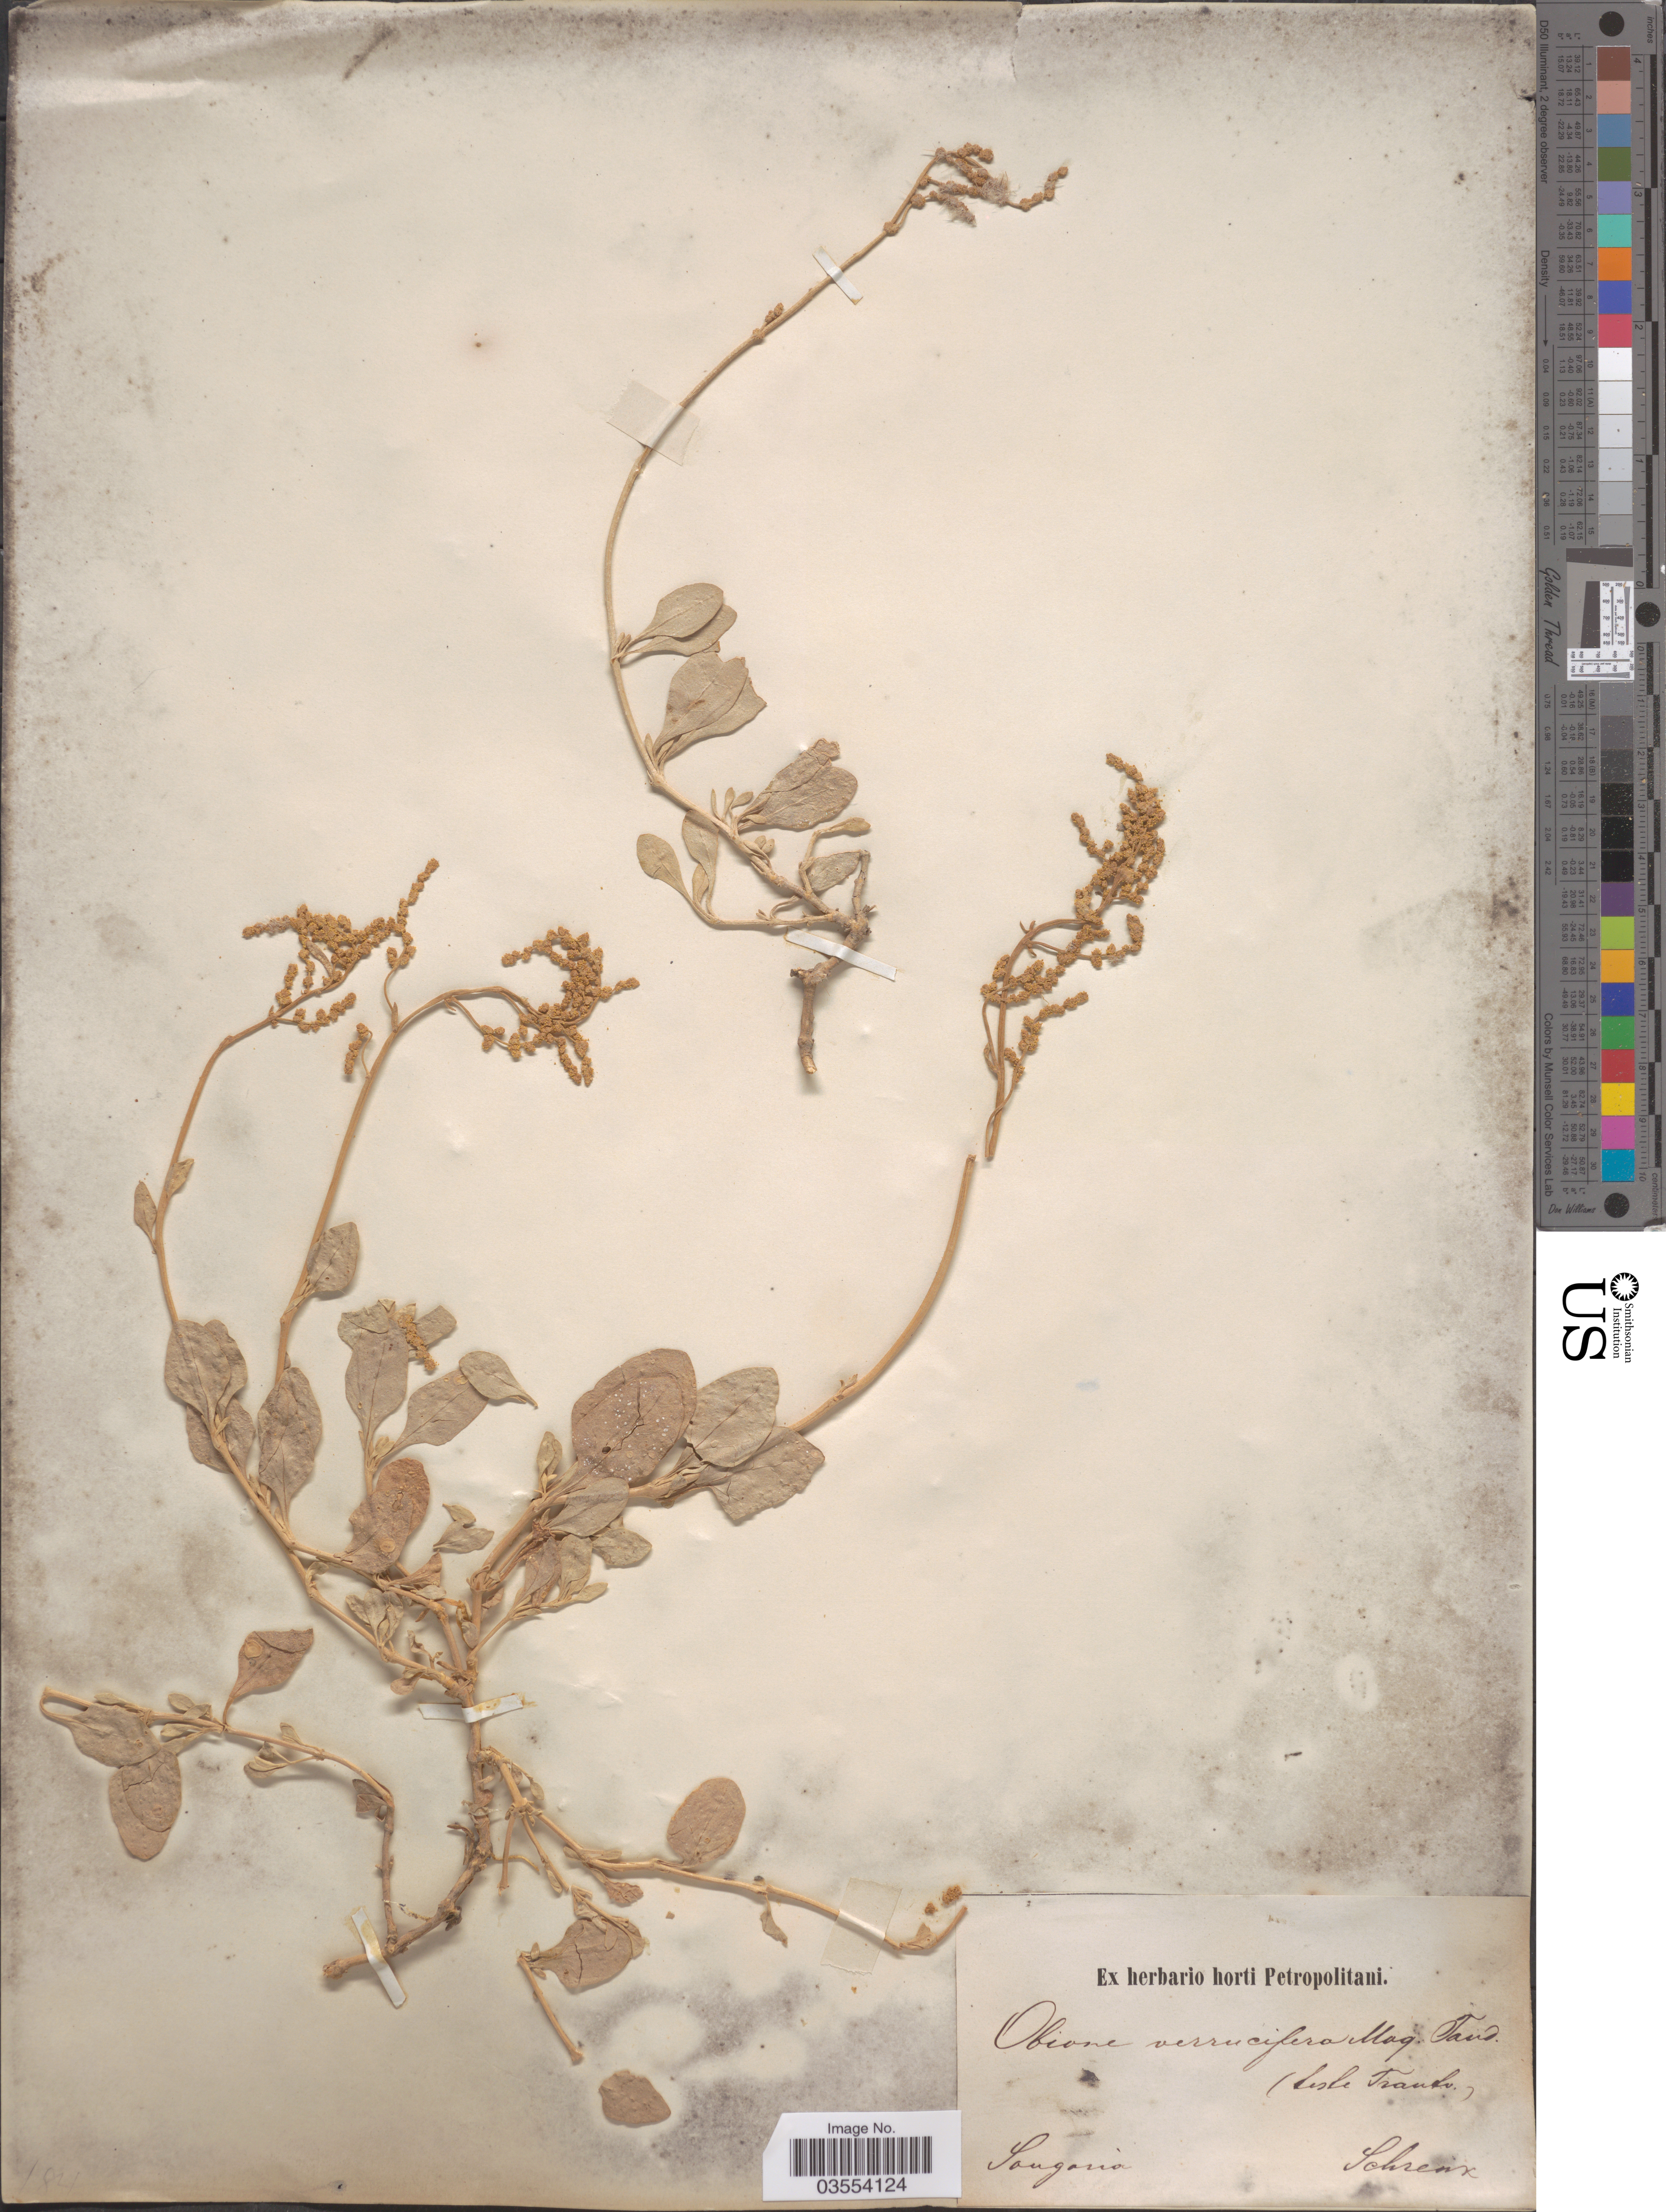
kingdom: Plantae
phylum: Tracheophyta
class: Magnoliopsida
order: Caryophyllales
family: Amaranthaceae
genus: Atriplex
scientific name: Atriplex sp.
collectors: A.G. Schrenk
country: Kazakhstan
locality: Songaria.